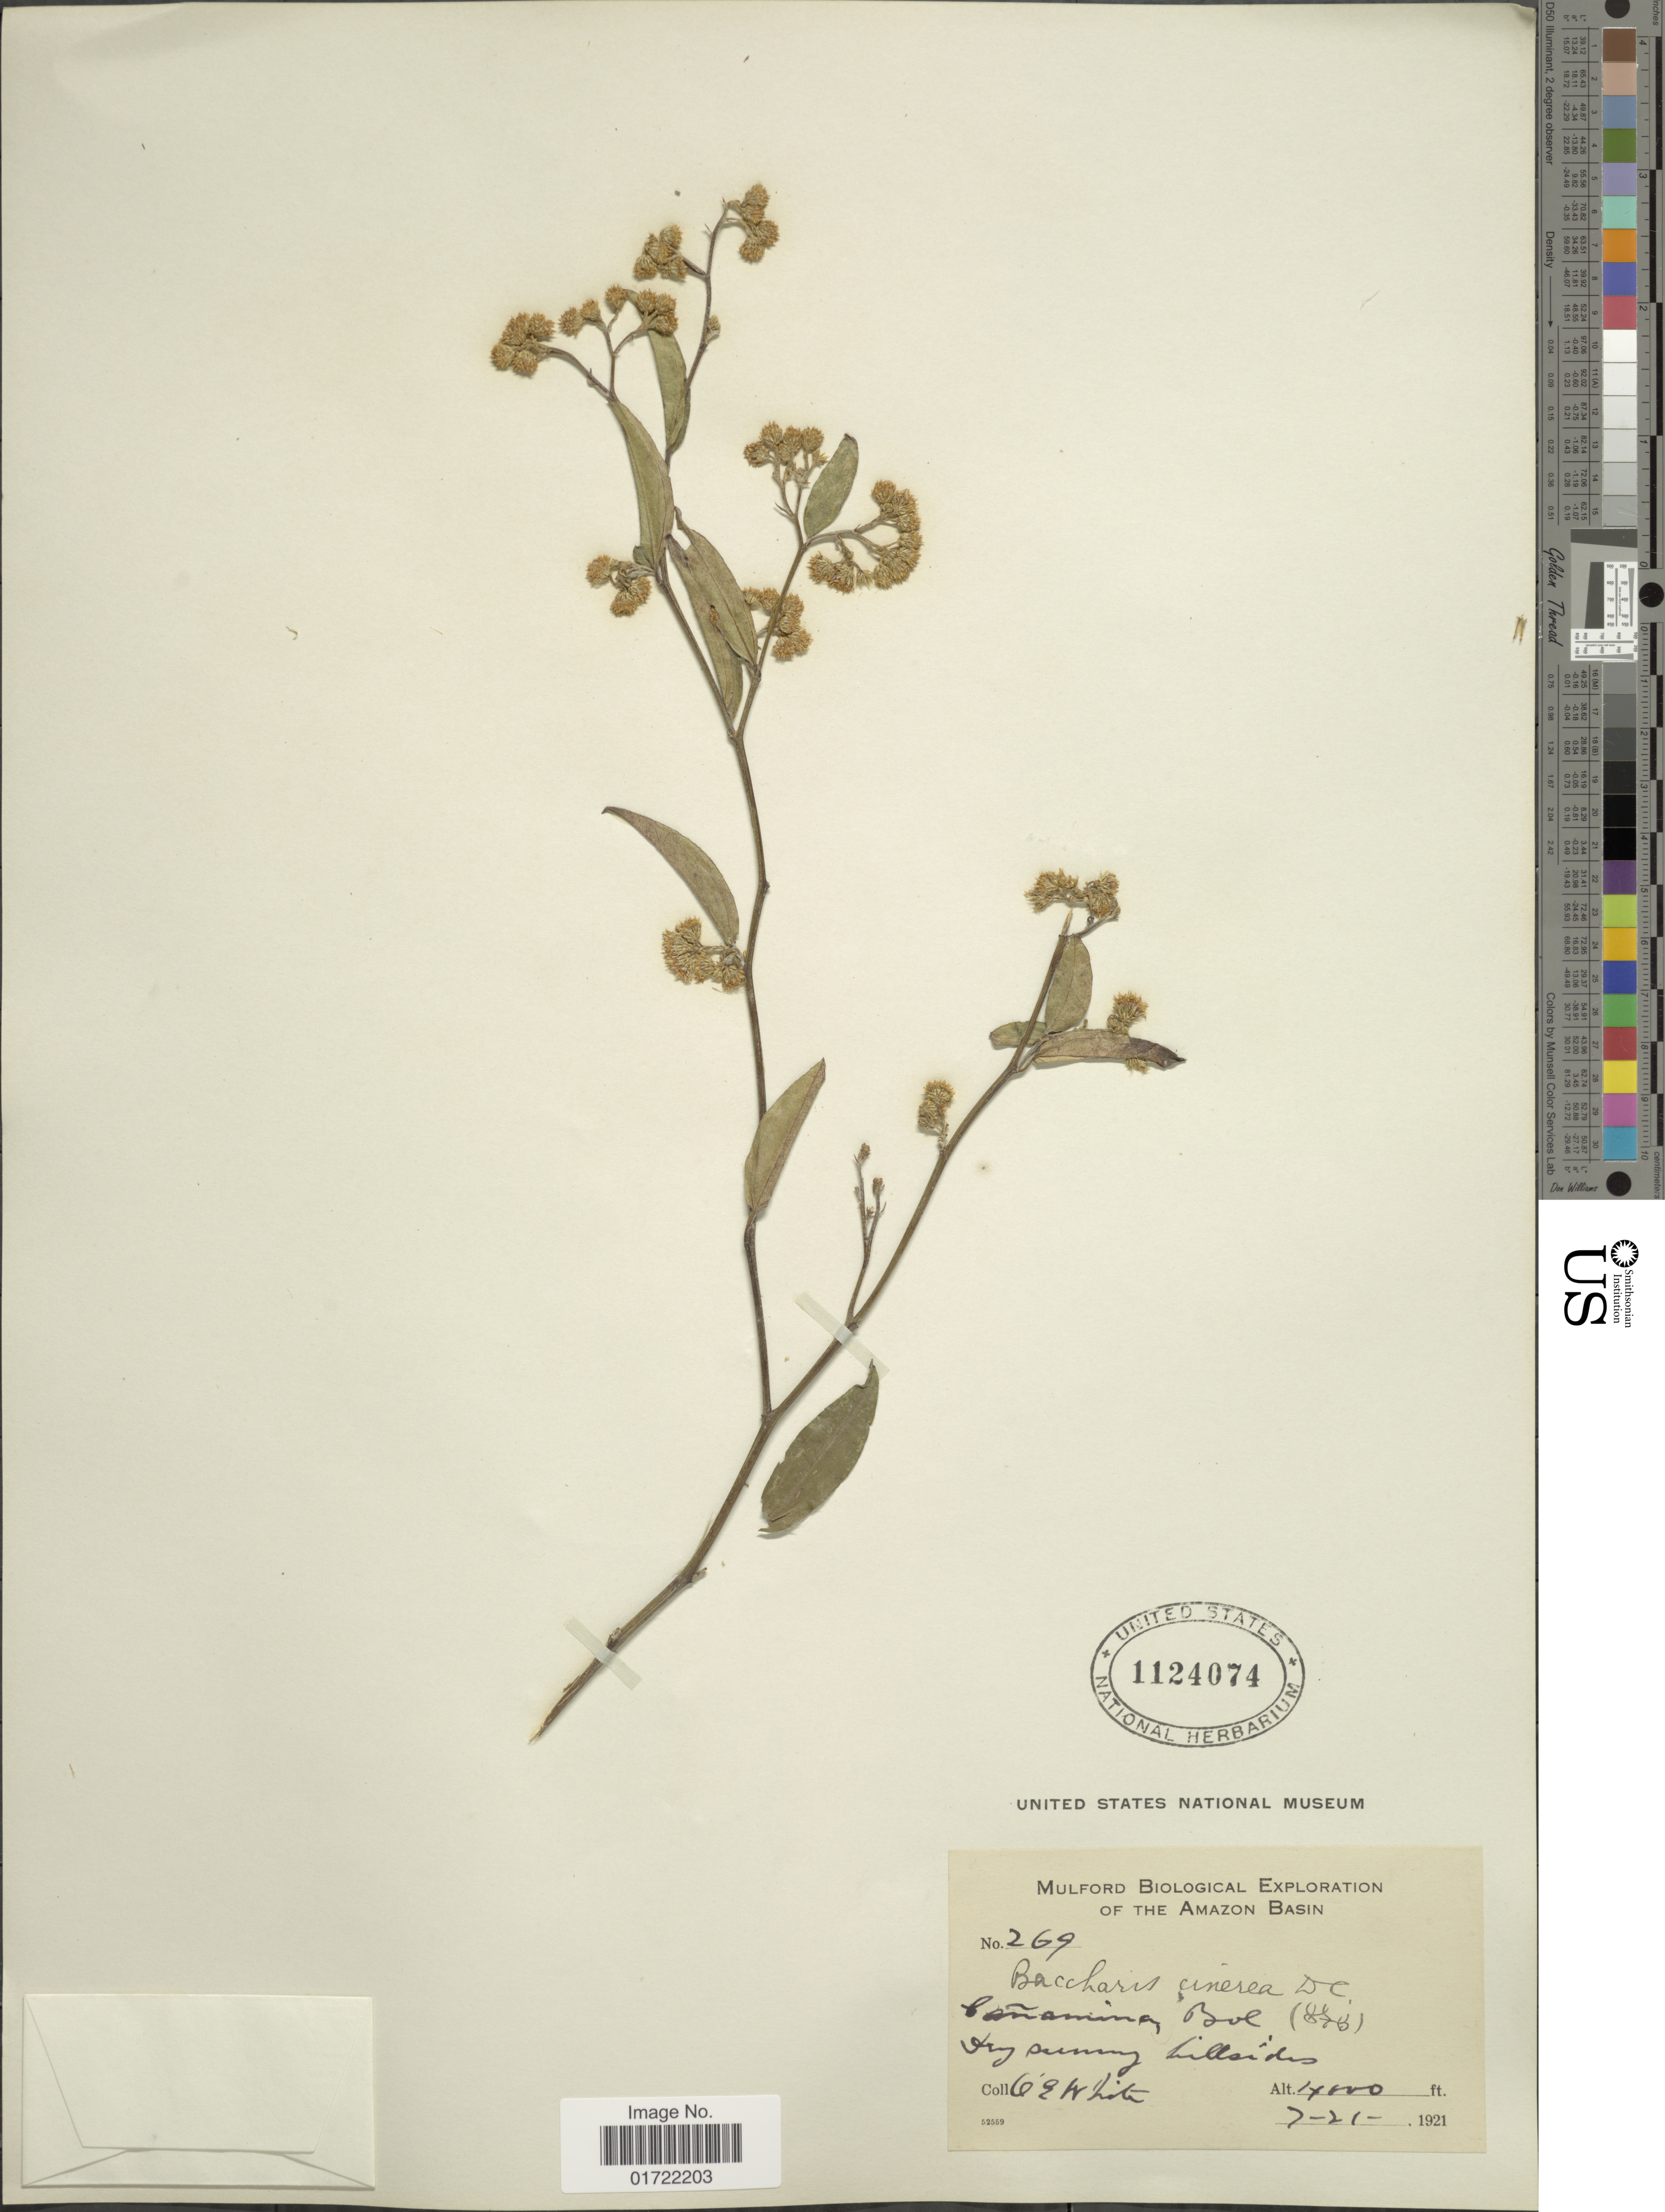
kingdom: Plantae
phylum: Tracheophyta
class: Magnoliopsida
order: Asterales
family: Asteraceae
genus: Baccharis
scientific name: Baccharis cinerea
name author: DC.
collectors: O. E. White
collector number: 269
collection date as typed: July 21, 1921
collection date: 1921-07-21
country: Bolivia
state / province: La Paz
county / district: Inquisivi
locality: Cañamina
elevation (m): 4267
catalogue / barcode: US 1124074